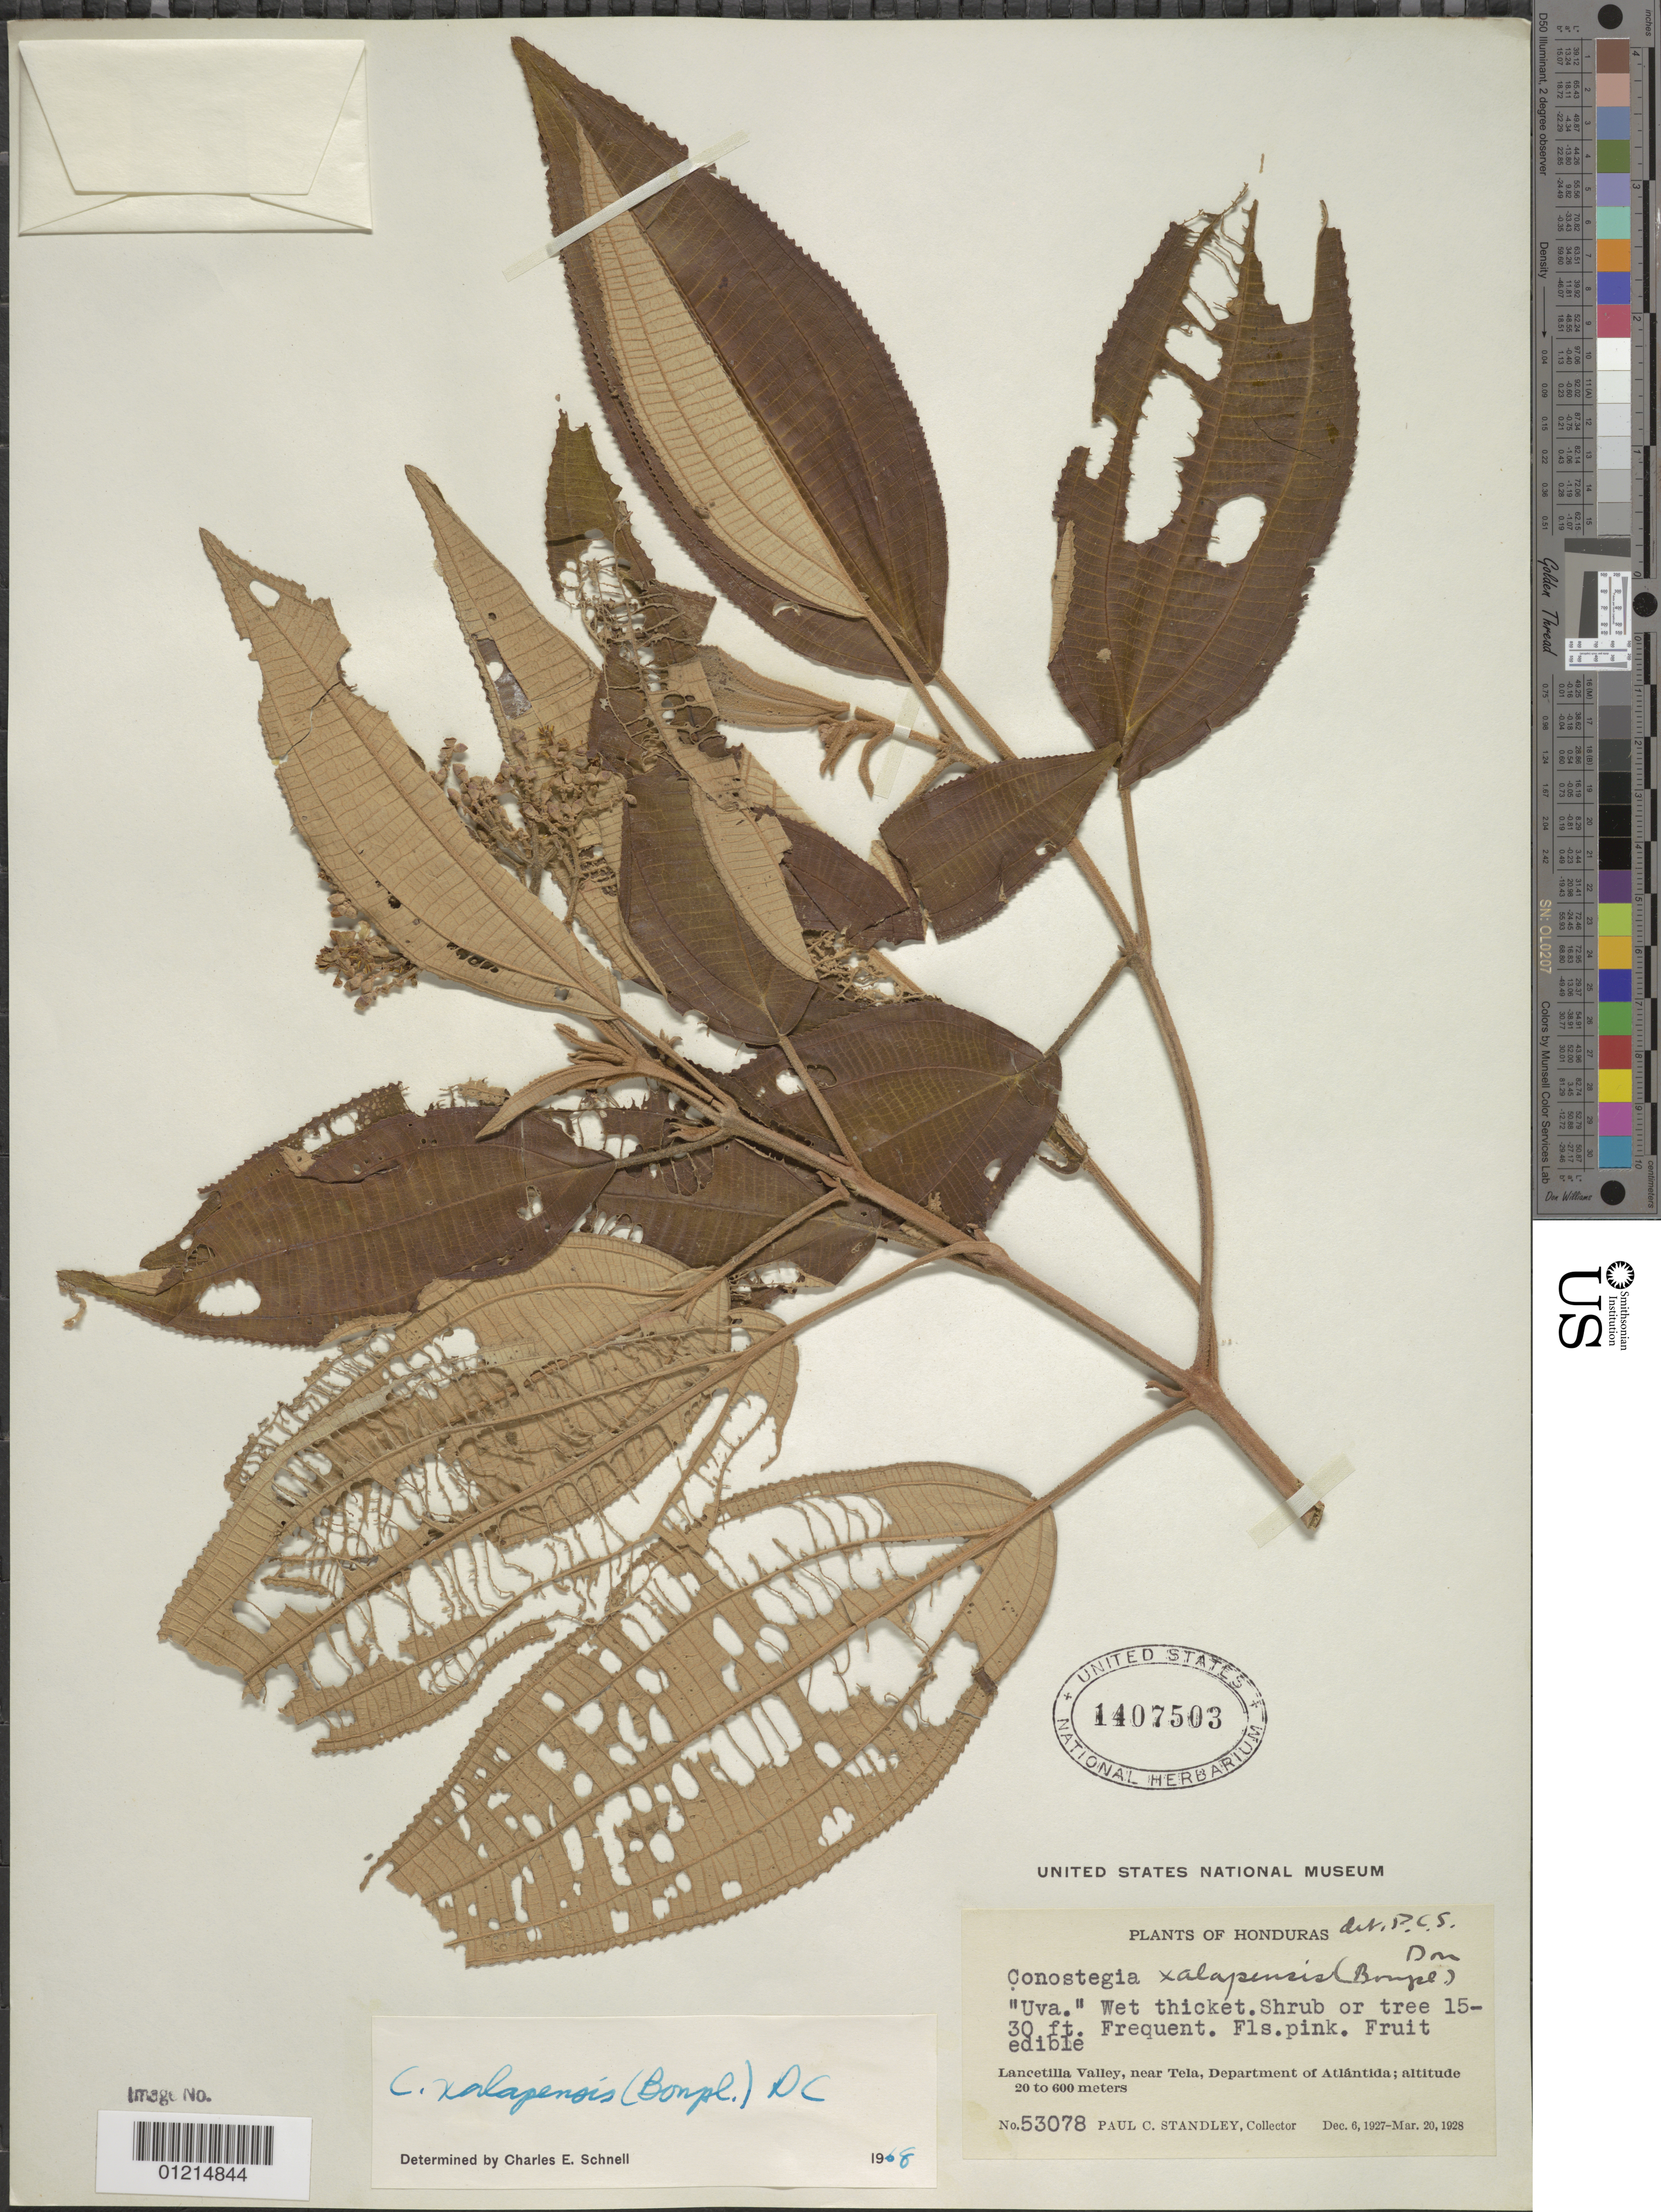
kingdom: Plantae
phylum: Tracheophyta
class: Magnoliopsida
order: Myrtales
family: Melastomataceae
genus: Conostegia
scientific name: Conostegia quadrangularis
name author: Schltdl. ex Steud.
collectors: P. C. Standley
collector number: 53078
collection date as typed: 06 Dec 1927 to 20 Mar 1928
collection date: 1927-12-06/1928-03-20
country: Honduras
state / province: Atlántida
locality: Lancetilla Valley, near Tela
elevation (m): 20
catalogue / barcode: US 1407503